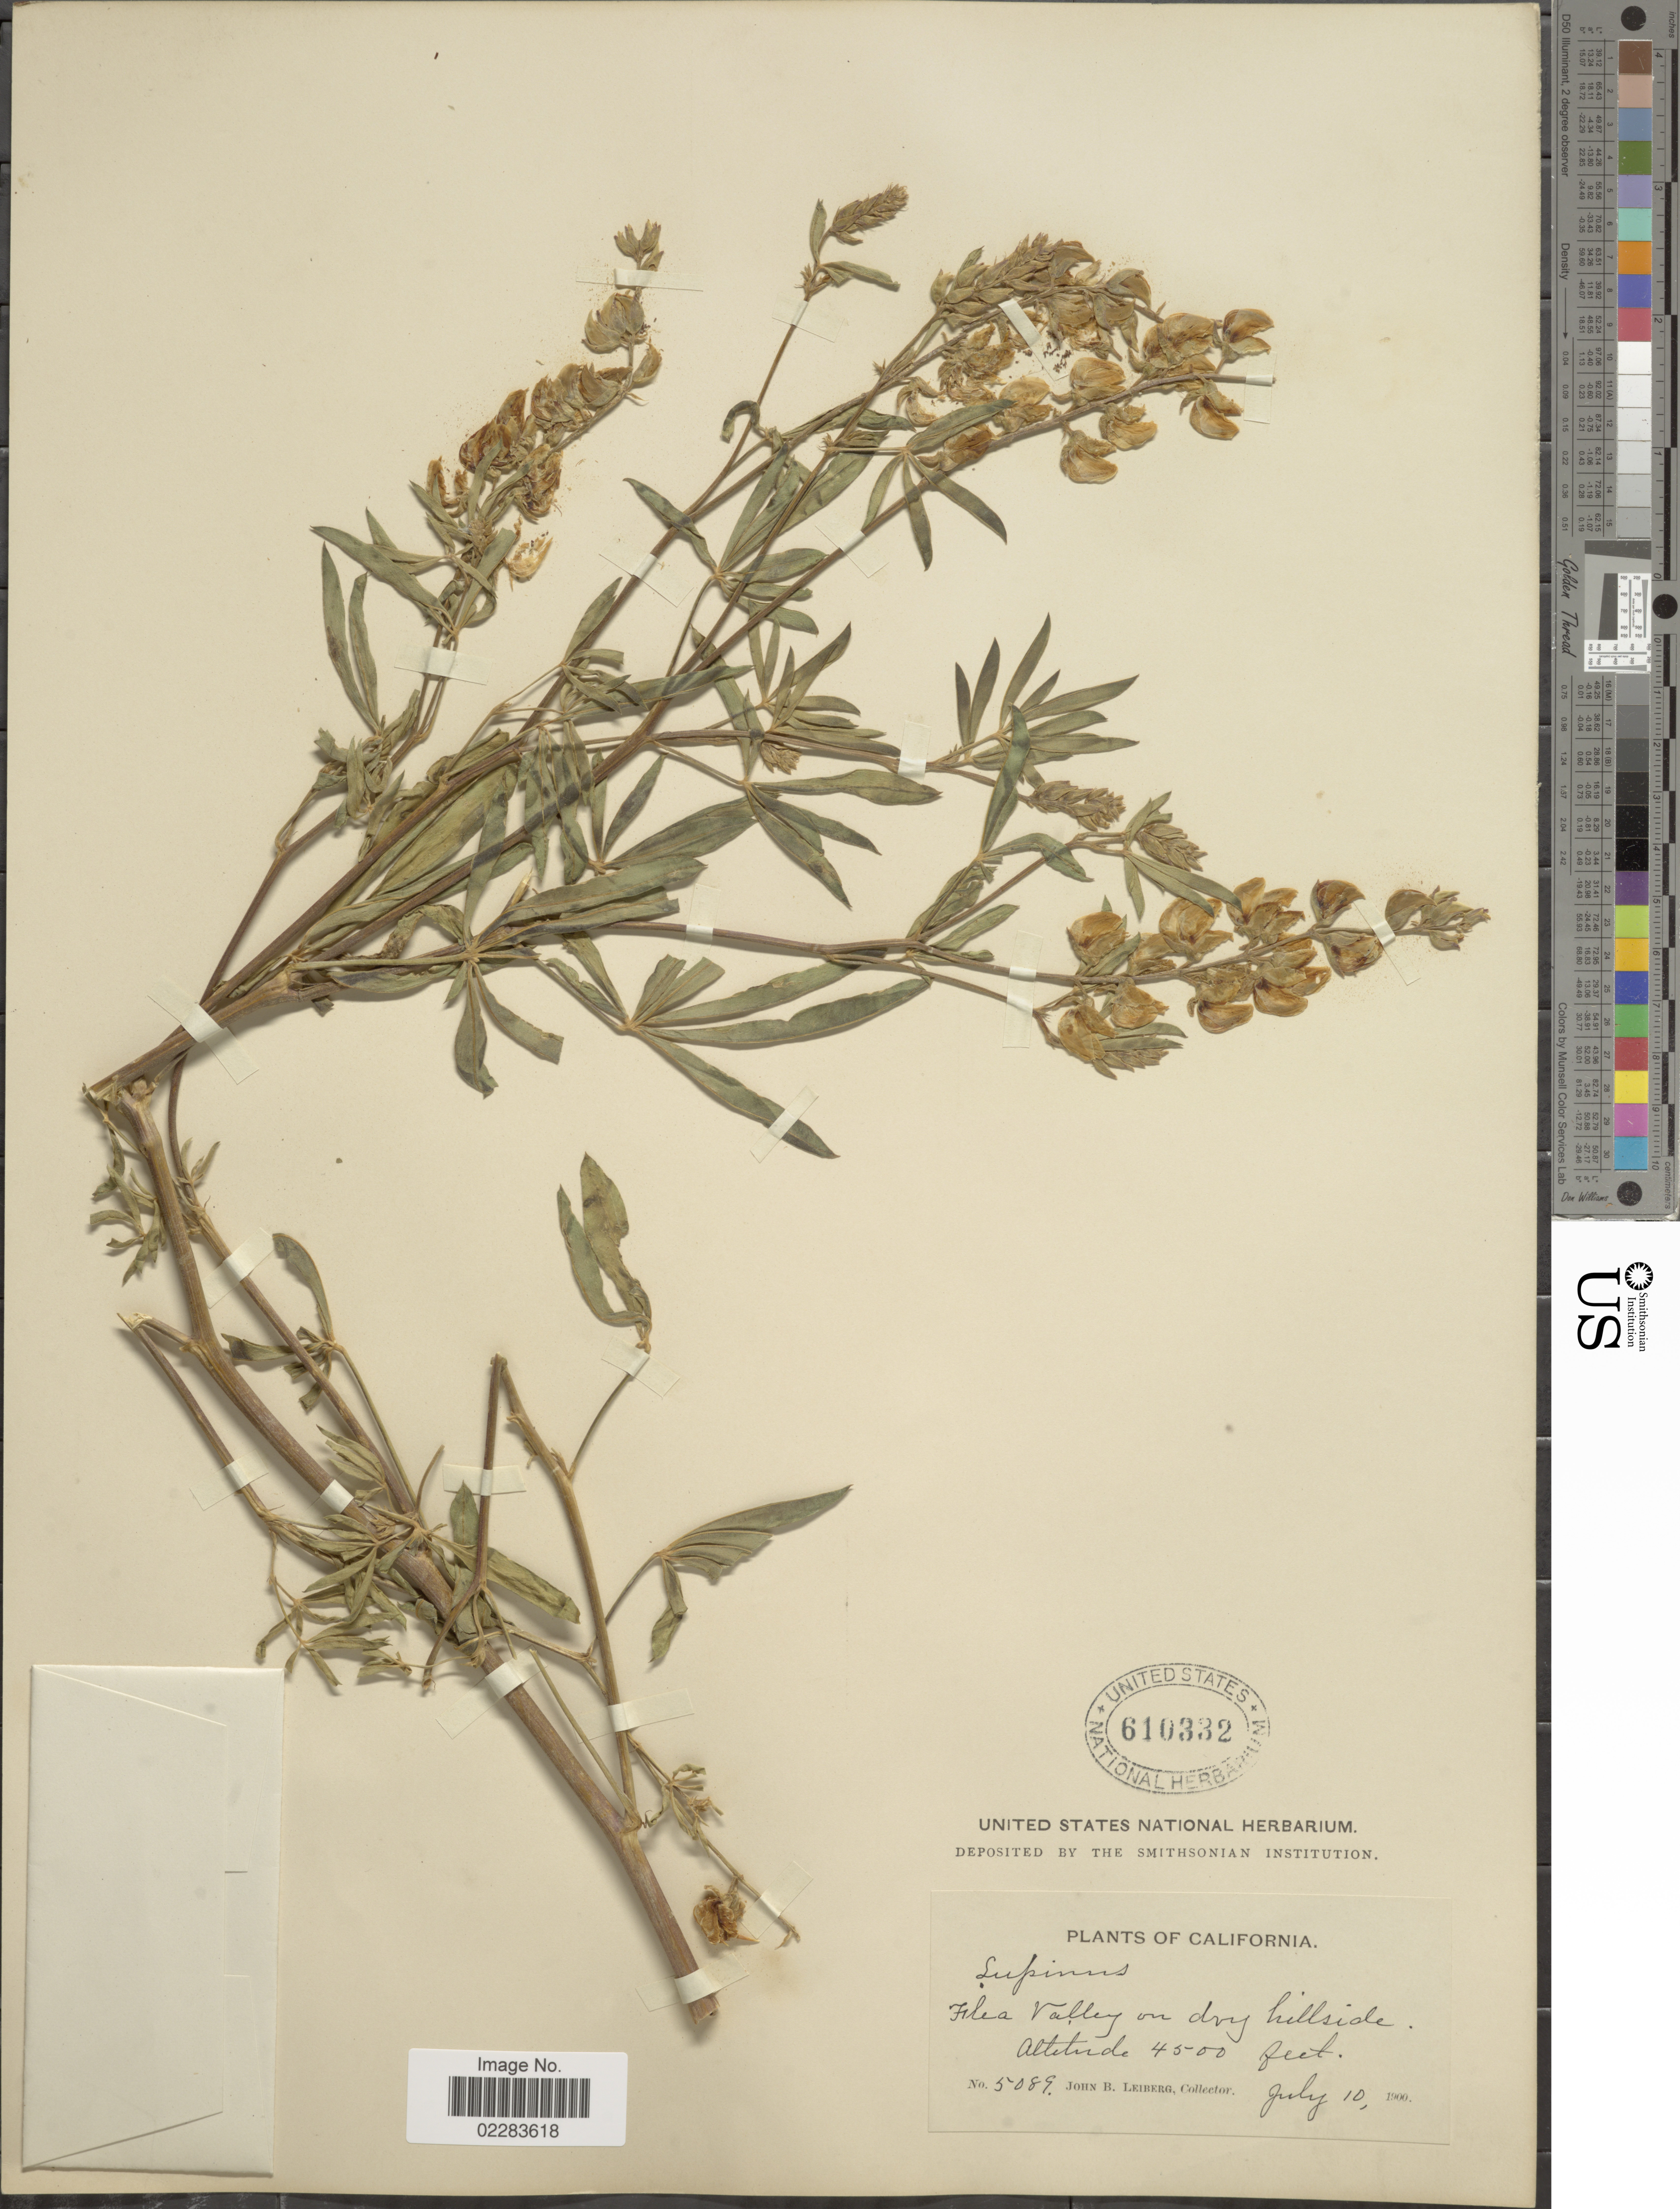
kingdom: Plantae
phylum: Tracheophyta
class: Magnoliopsida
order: Fabales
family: Fabaceae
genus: Lupinus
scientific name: Lupinus albicaulis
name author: Douglas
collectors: J. B. Leiberg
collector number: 5089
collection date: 1900-07-10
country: United States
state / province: California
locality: Filea Valley on dry hillside.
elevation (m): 1372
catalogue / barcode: US 610332